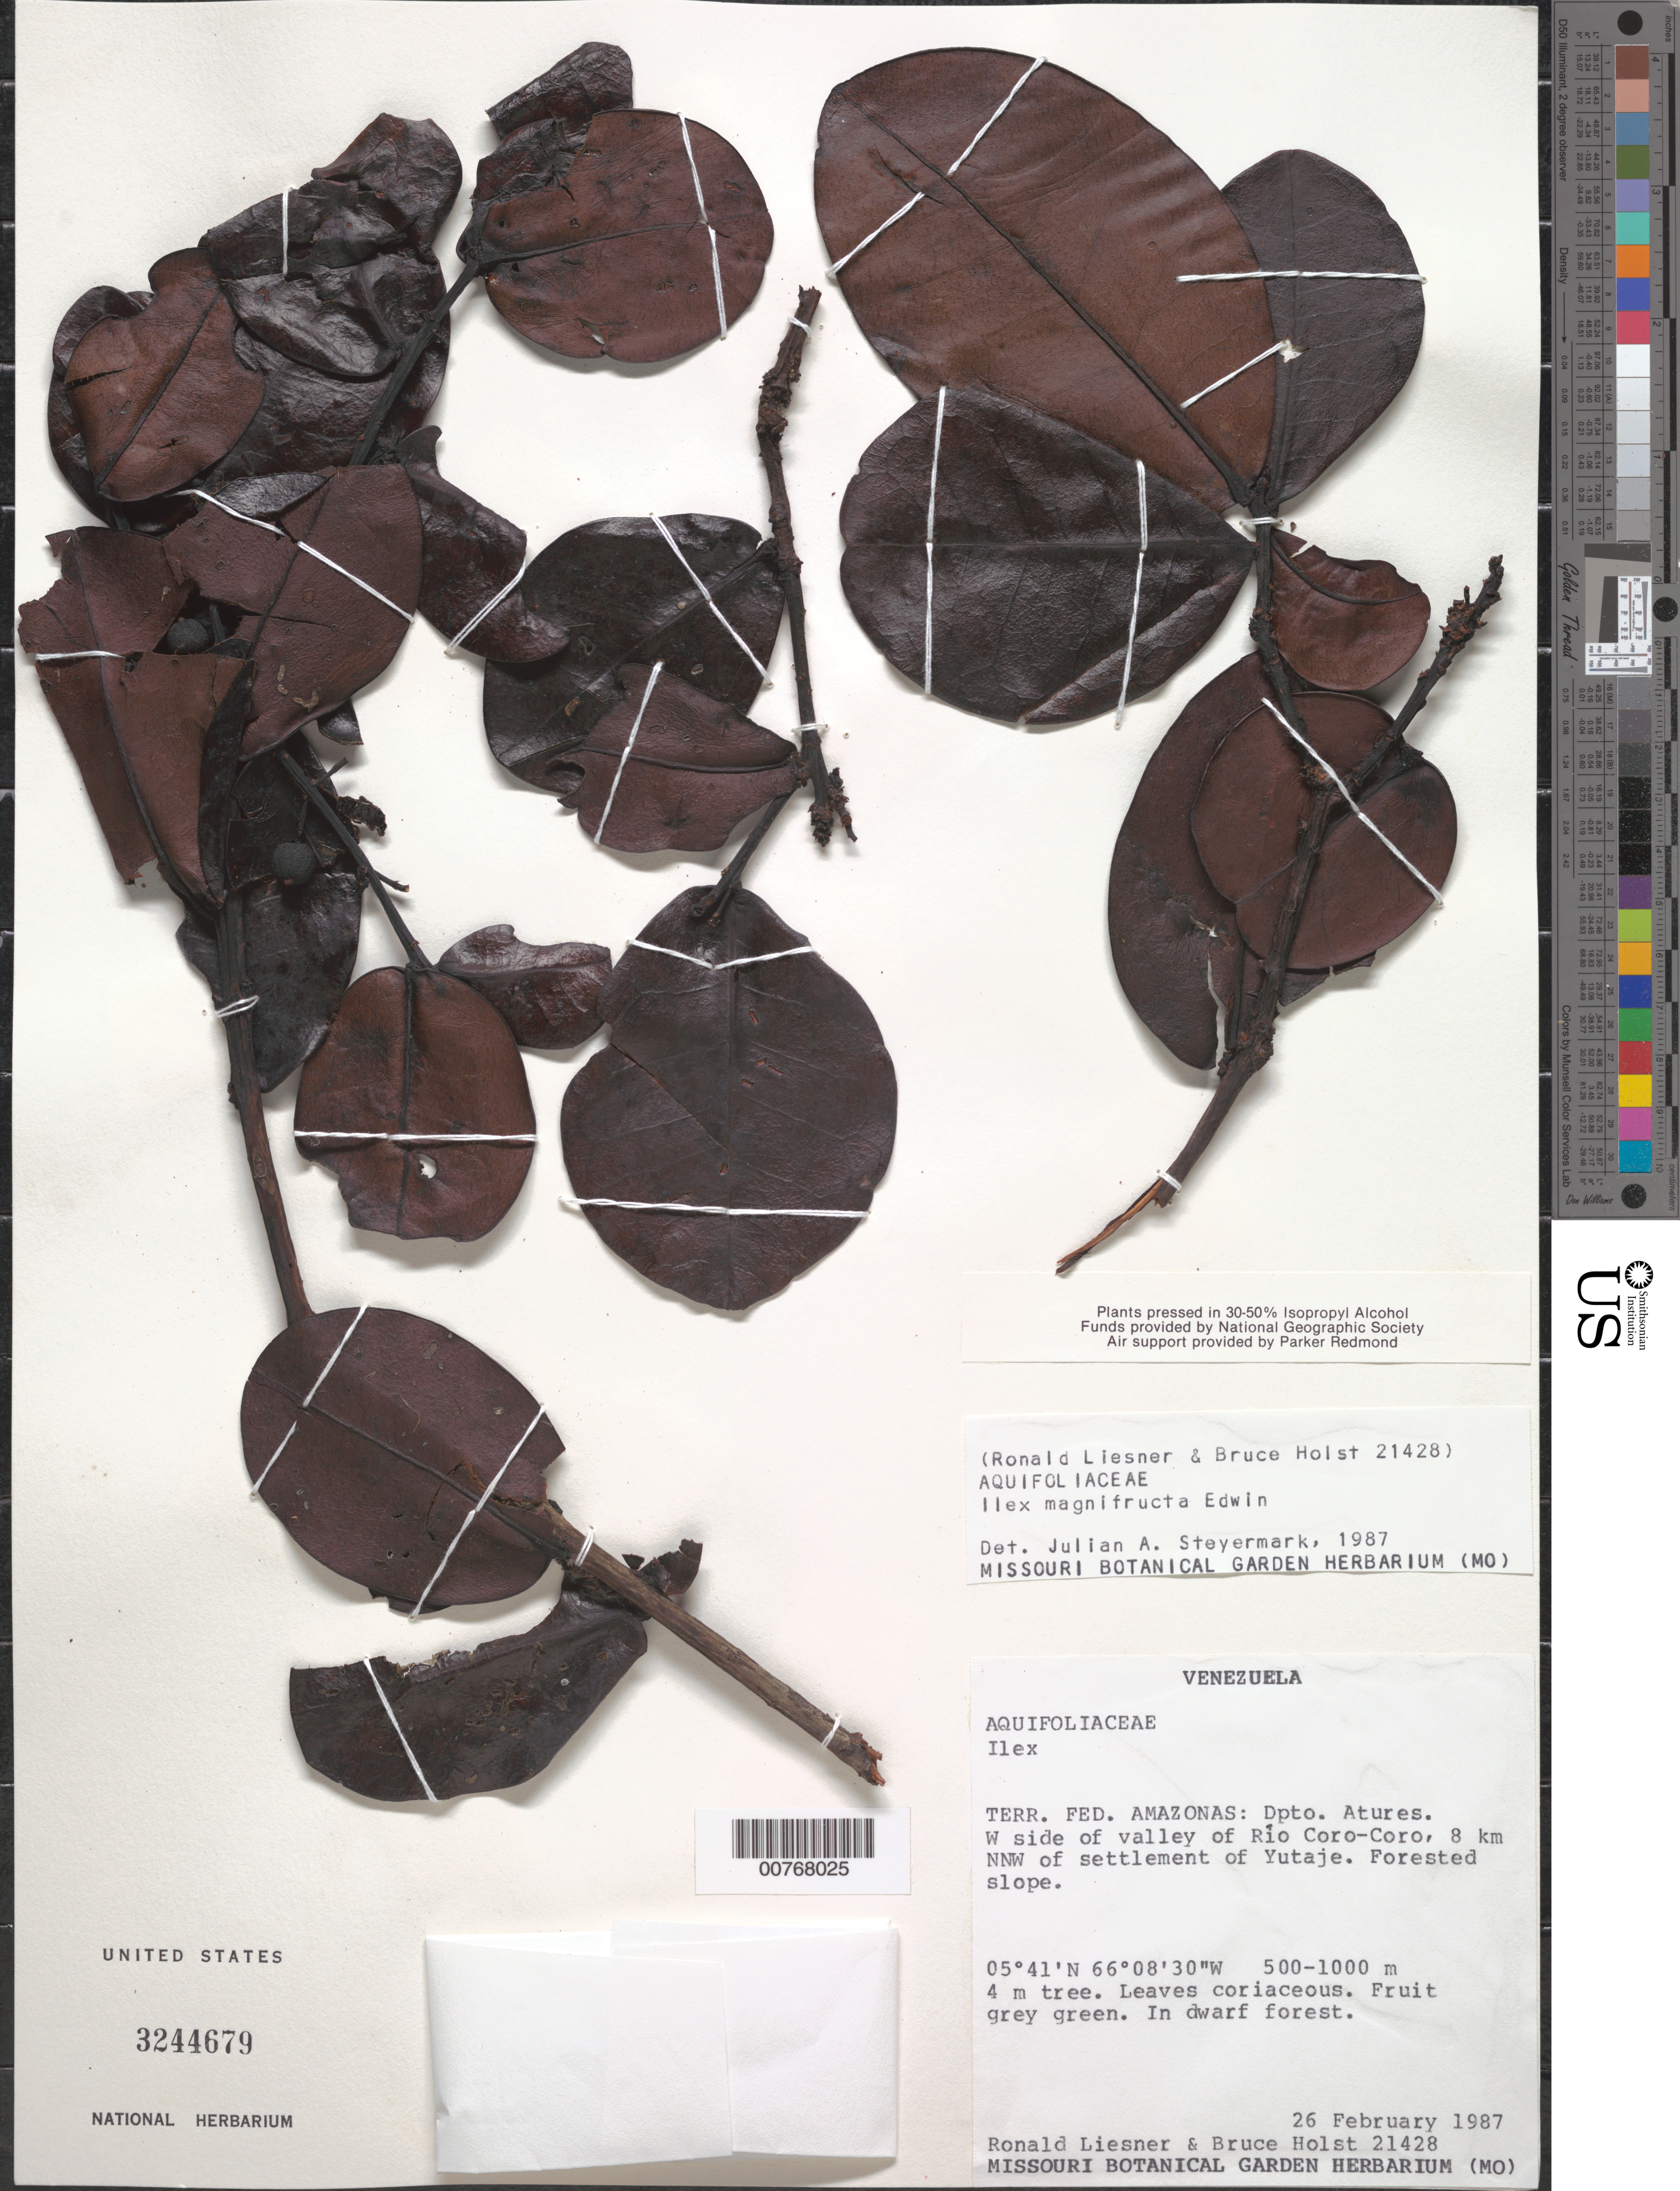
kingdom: Plantae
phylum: Tracheophyta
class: Magnoliopsida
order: Aquifoliales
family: Aquifoliaceae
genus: Ilex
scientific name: Ilex magnifructa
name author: Edwin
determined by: Steyermark, Julian A., (VEN)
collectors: R. L. Liesner & B. Holst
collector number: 21428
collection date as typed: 26-Feb-87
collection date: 1987-02-26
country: Venezuela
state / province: Amazonas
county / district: Atures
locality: Río Coro-Coro, W side, 8 km NNW of settlement of Yutajé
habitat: Forested slope in dwarf forest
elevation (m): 500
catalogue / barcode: US 3244679